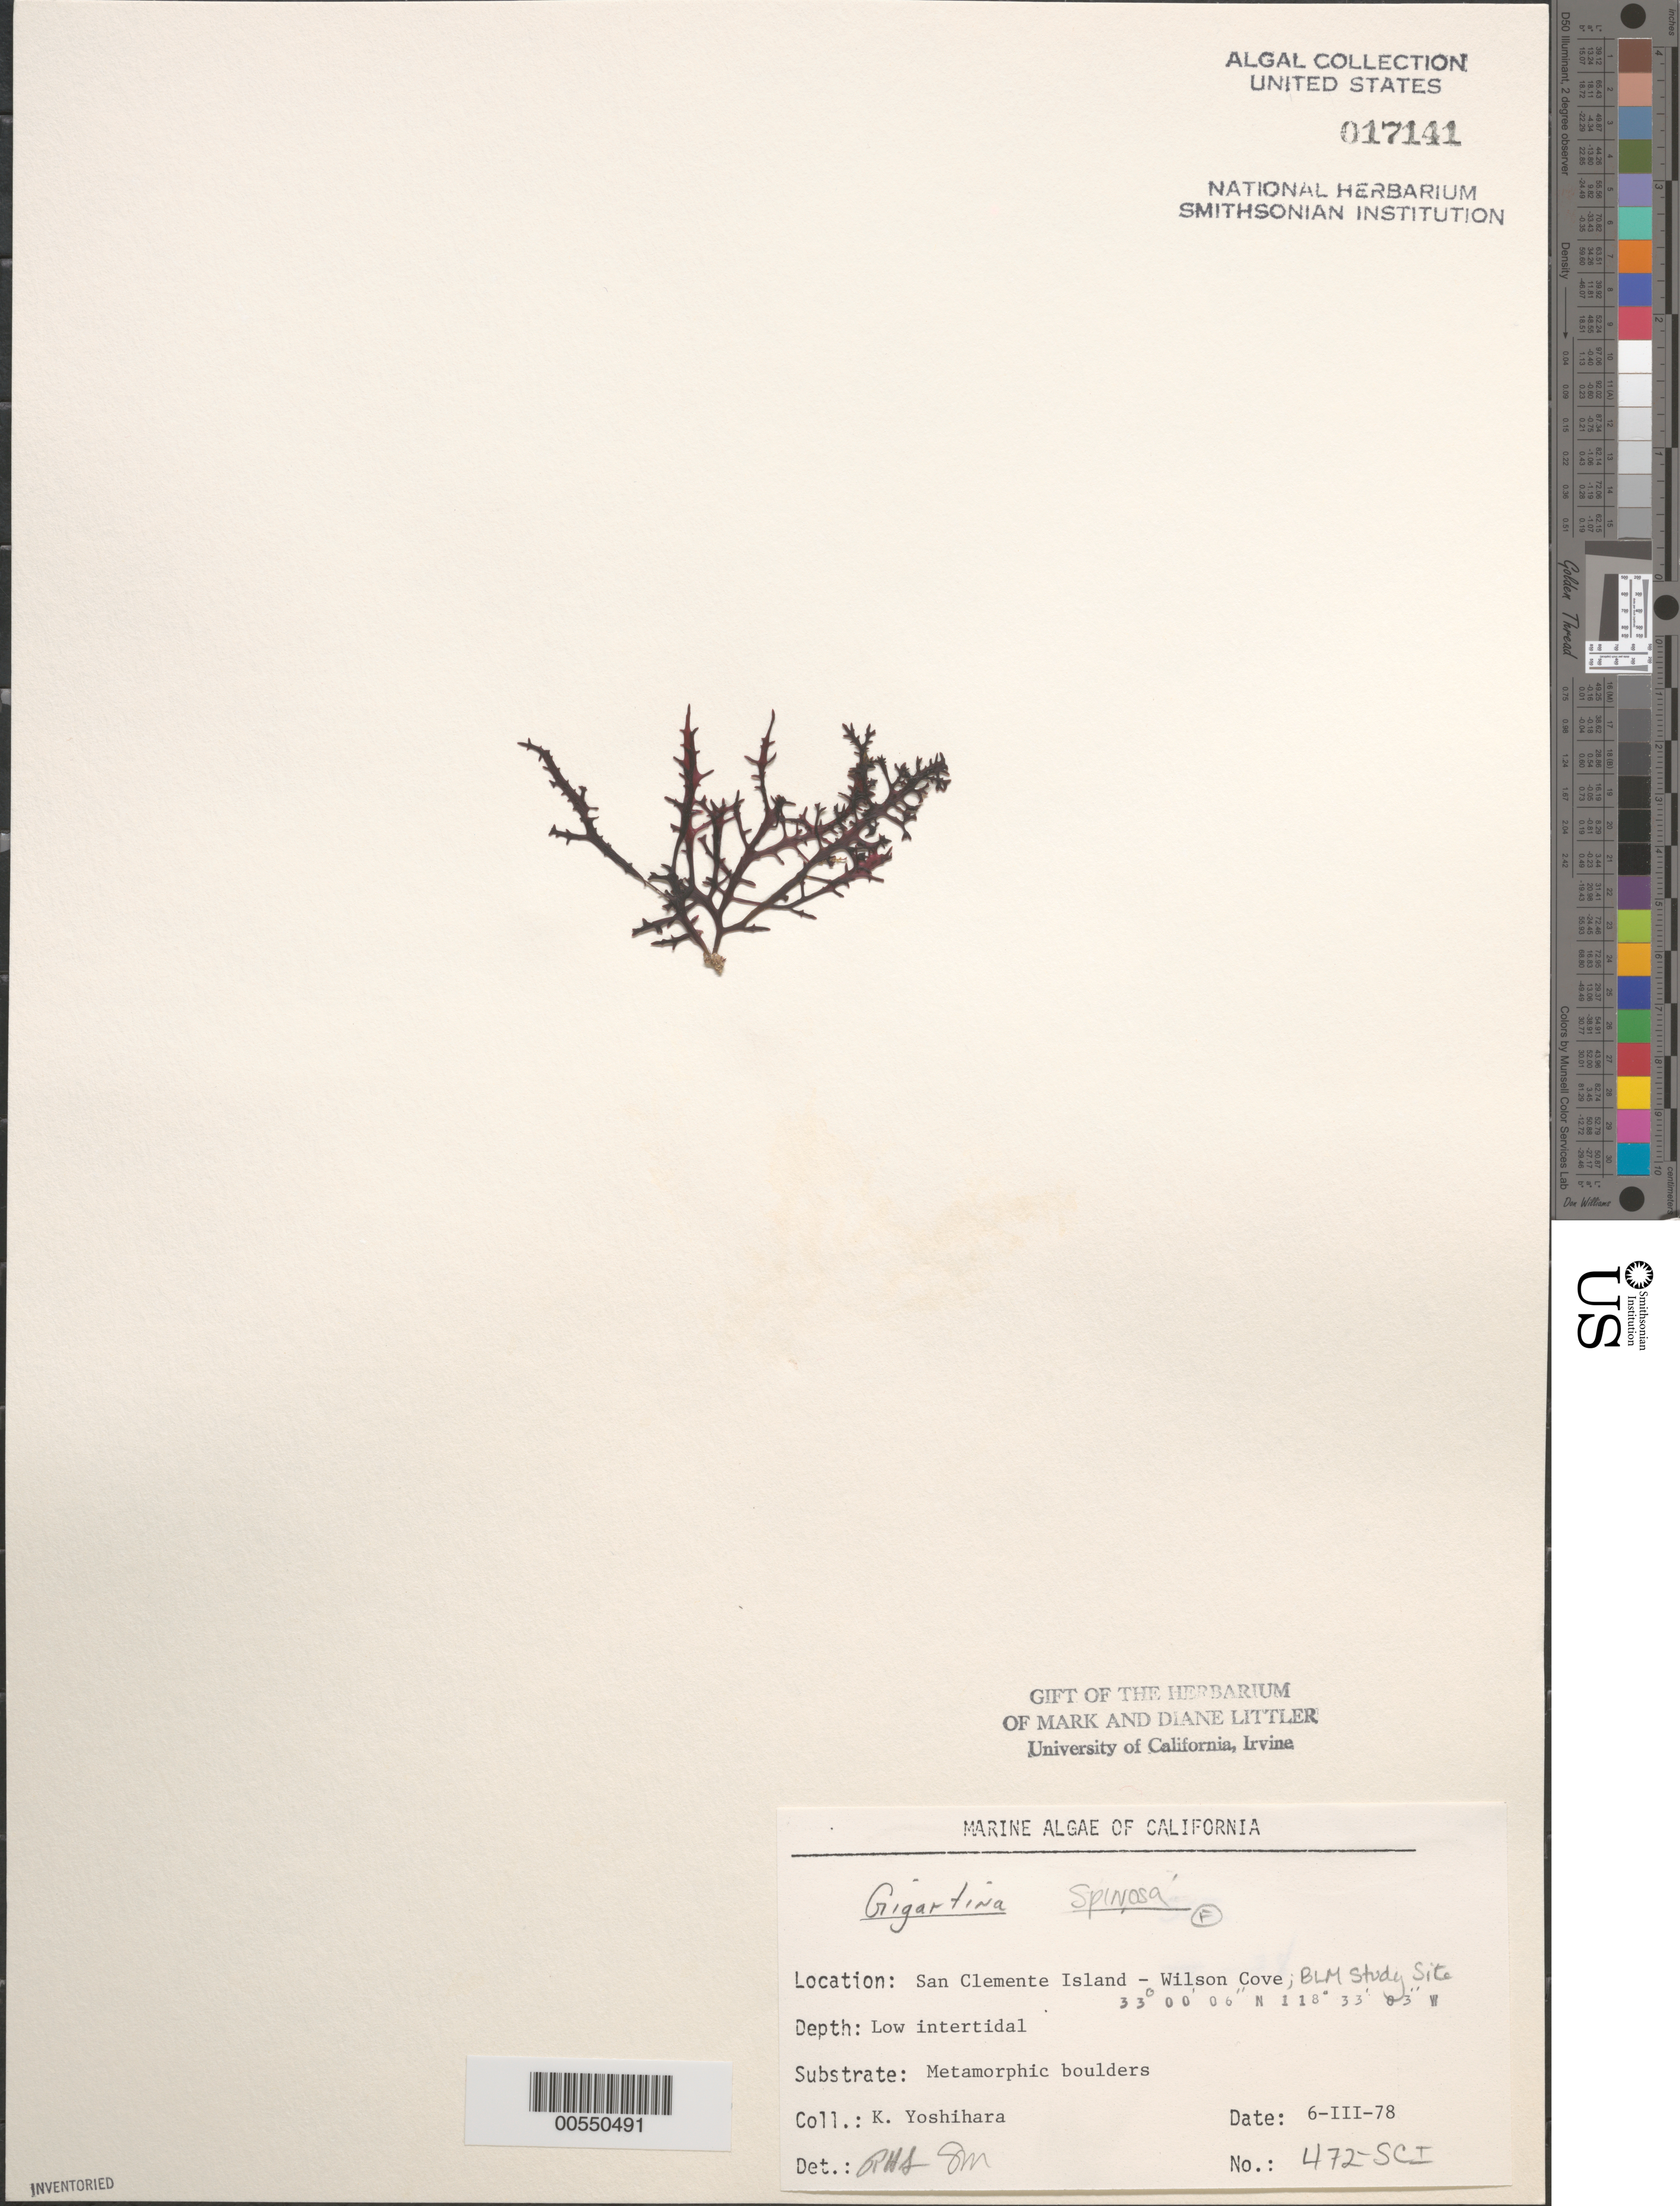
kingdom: Plantae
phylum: Rhodophyta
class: Florideophyceae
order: Gigartinales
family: Gigartinaceae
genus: Chondracanthus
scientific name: Chondracanthus spinosus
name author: (Kütz.) Guiry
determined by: Algae name updating Project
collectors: K. Yoshihara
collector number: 472-sci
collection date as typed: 06 Mar 1978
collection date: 1978-03-06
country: United States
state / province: California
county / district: Los Angeles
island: San Clemente Island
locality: Wilson Cove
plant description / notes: BLM-SOCALBIGHT Rocky Intertidal Survey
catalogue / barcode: US 17141